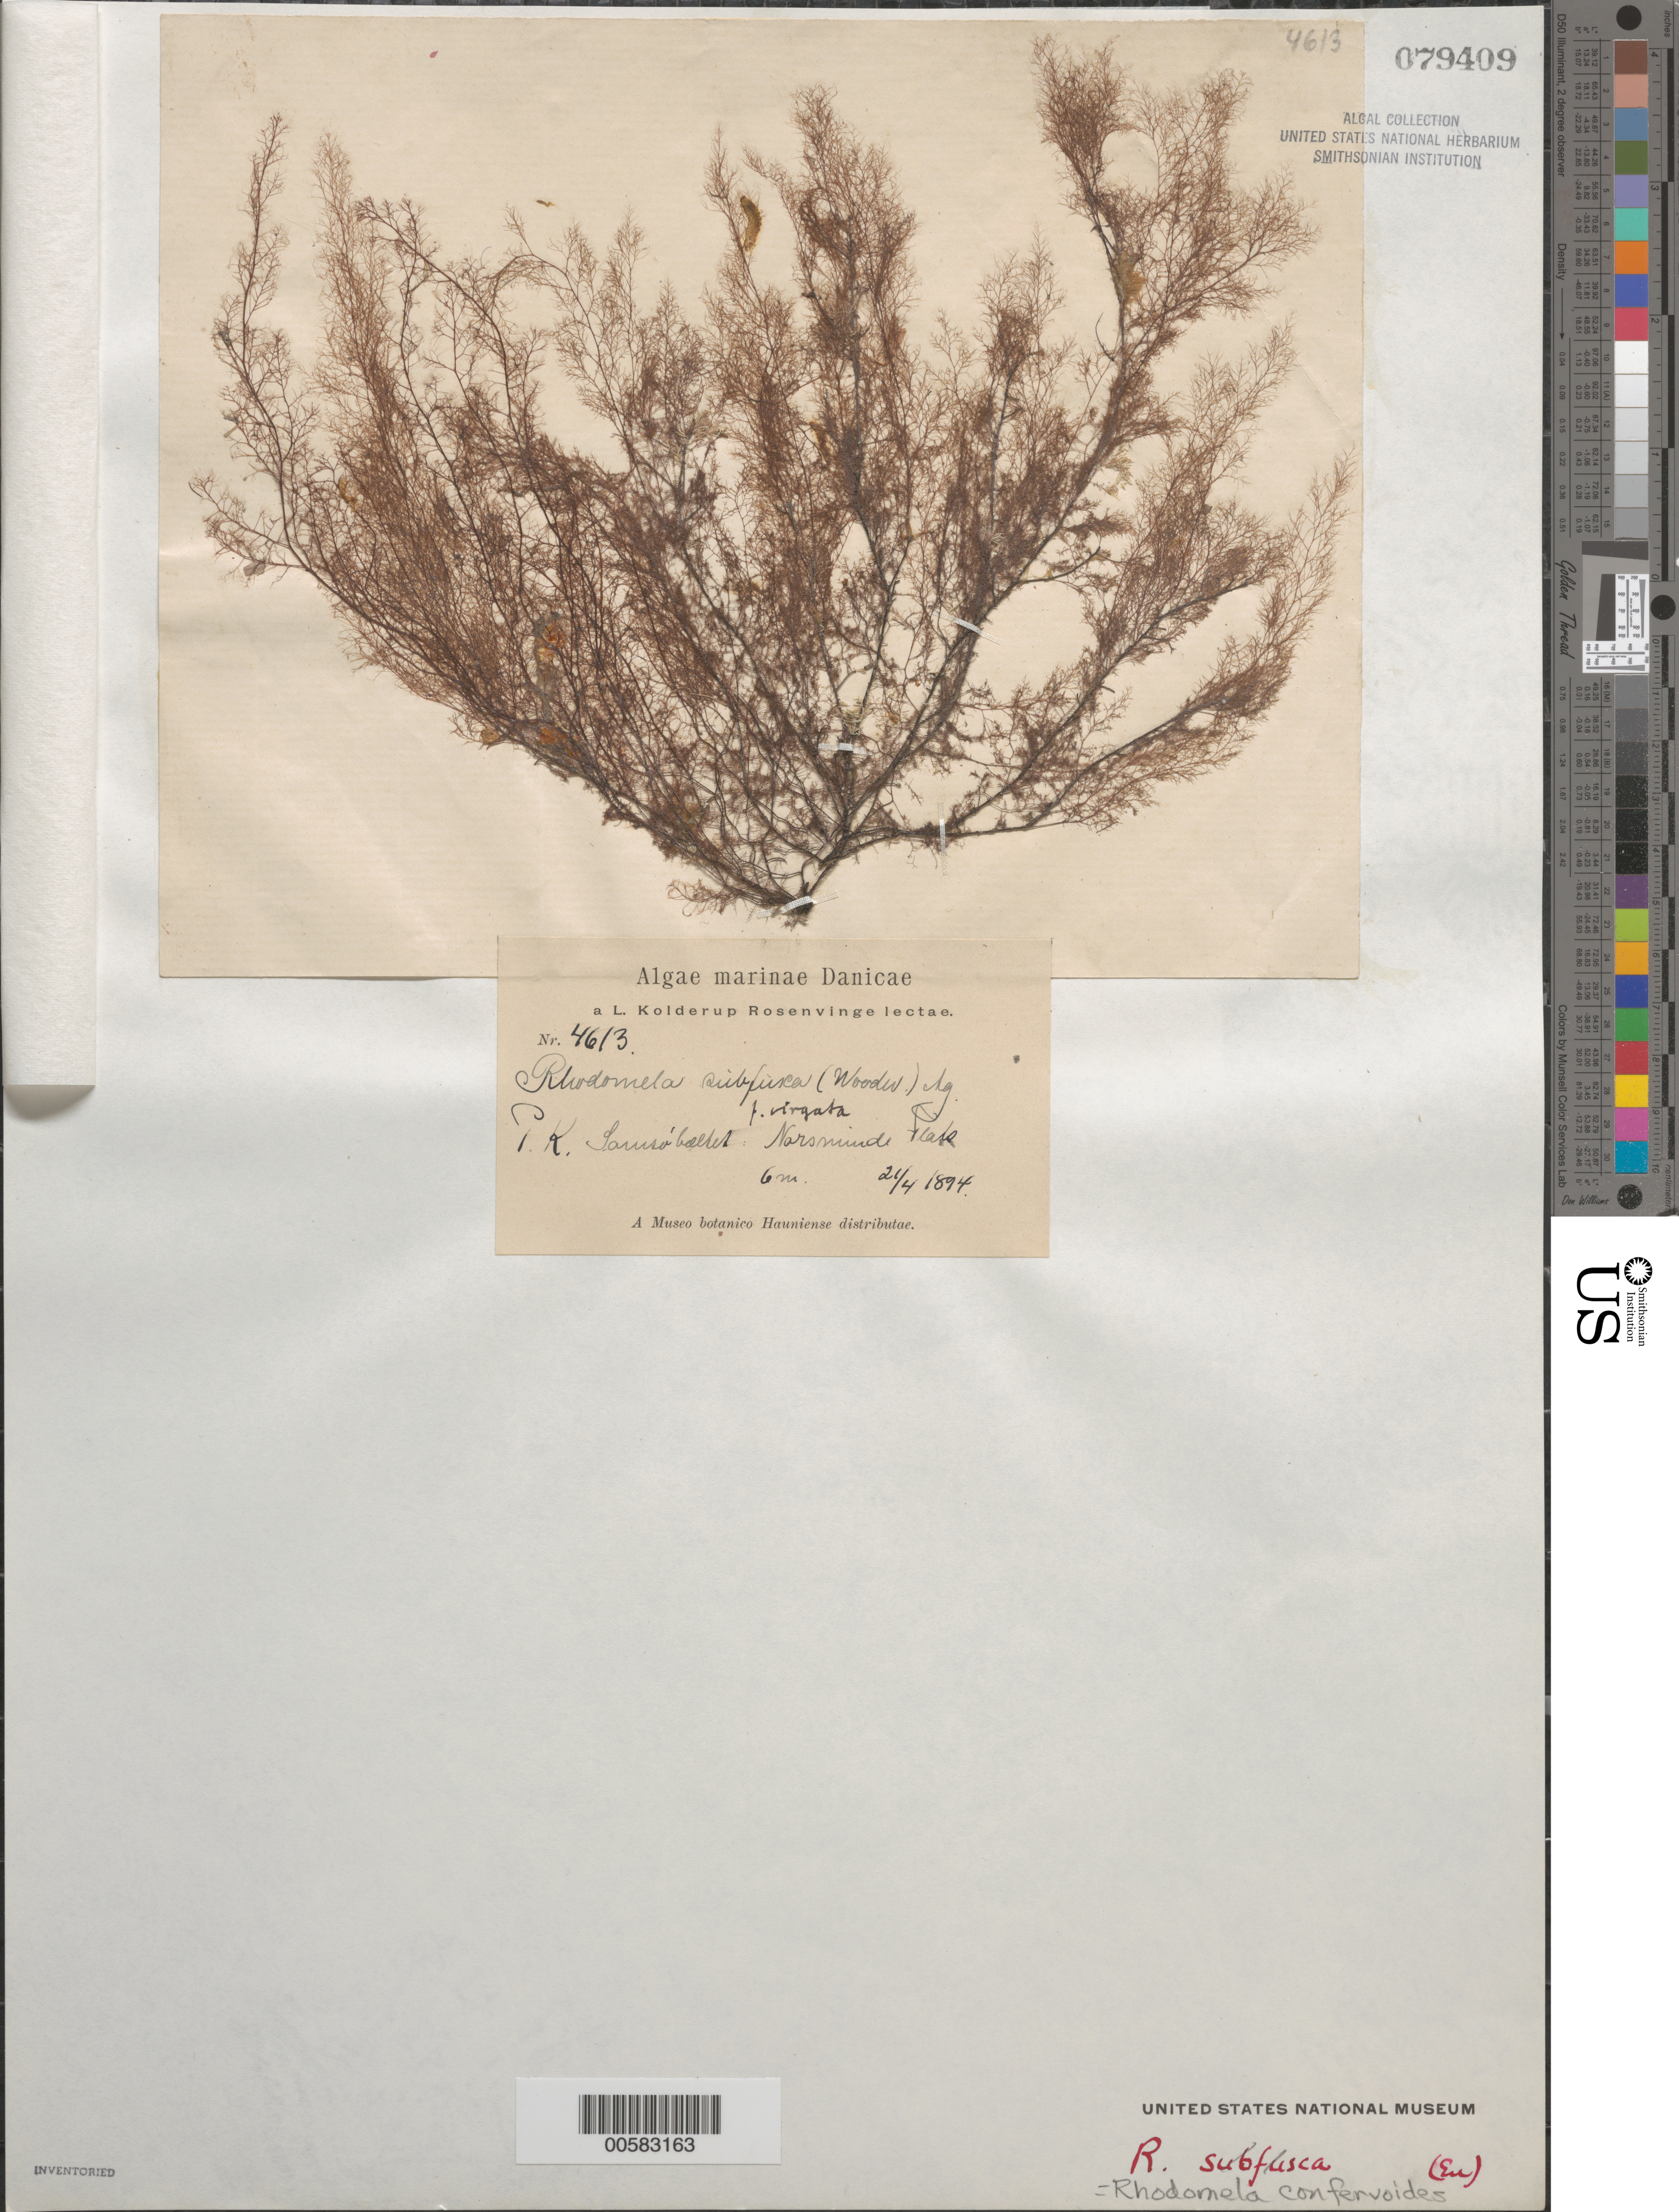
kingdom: Plantae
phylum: Rhodophyta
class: Florideophyceae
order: Ceramiales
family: Rhodomelaceae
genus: Rhodomela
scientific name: Rhodomela confervoides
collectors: L. Rosenvinge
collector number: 4613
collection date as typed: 21 Apr 1894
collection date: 1894-04-21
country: Denmark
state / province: Midtjylland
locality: Narsminde Flak, Samso Baelt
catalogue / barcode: US 79409